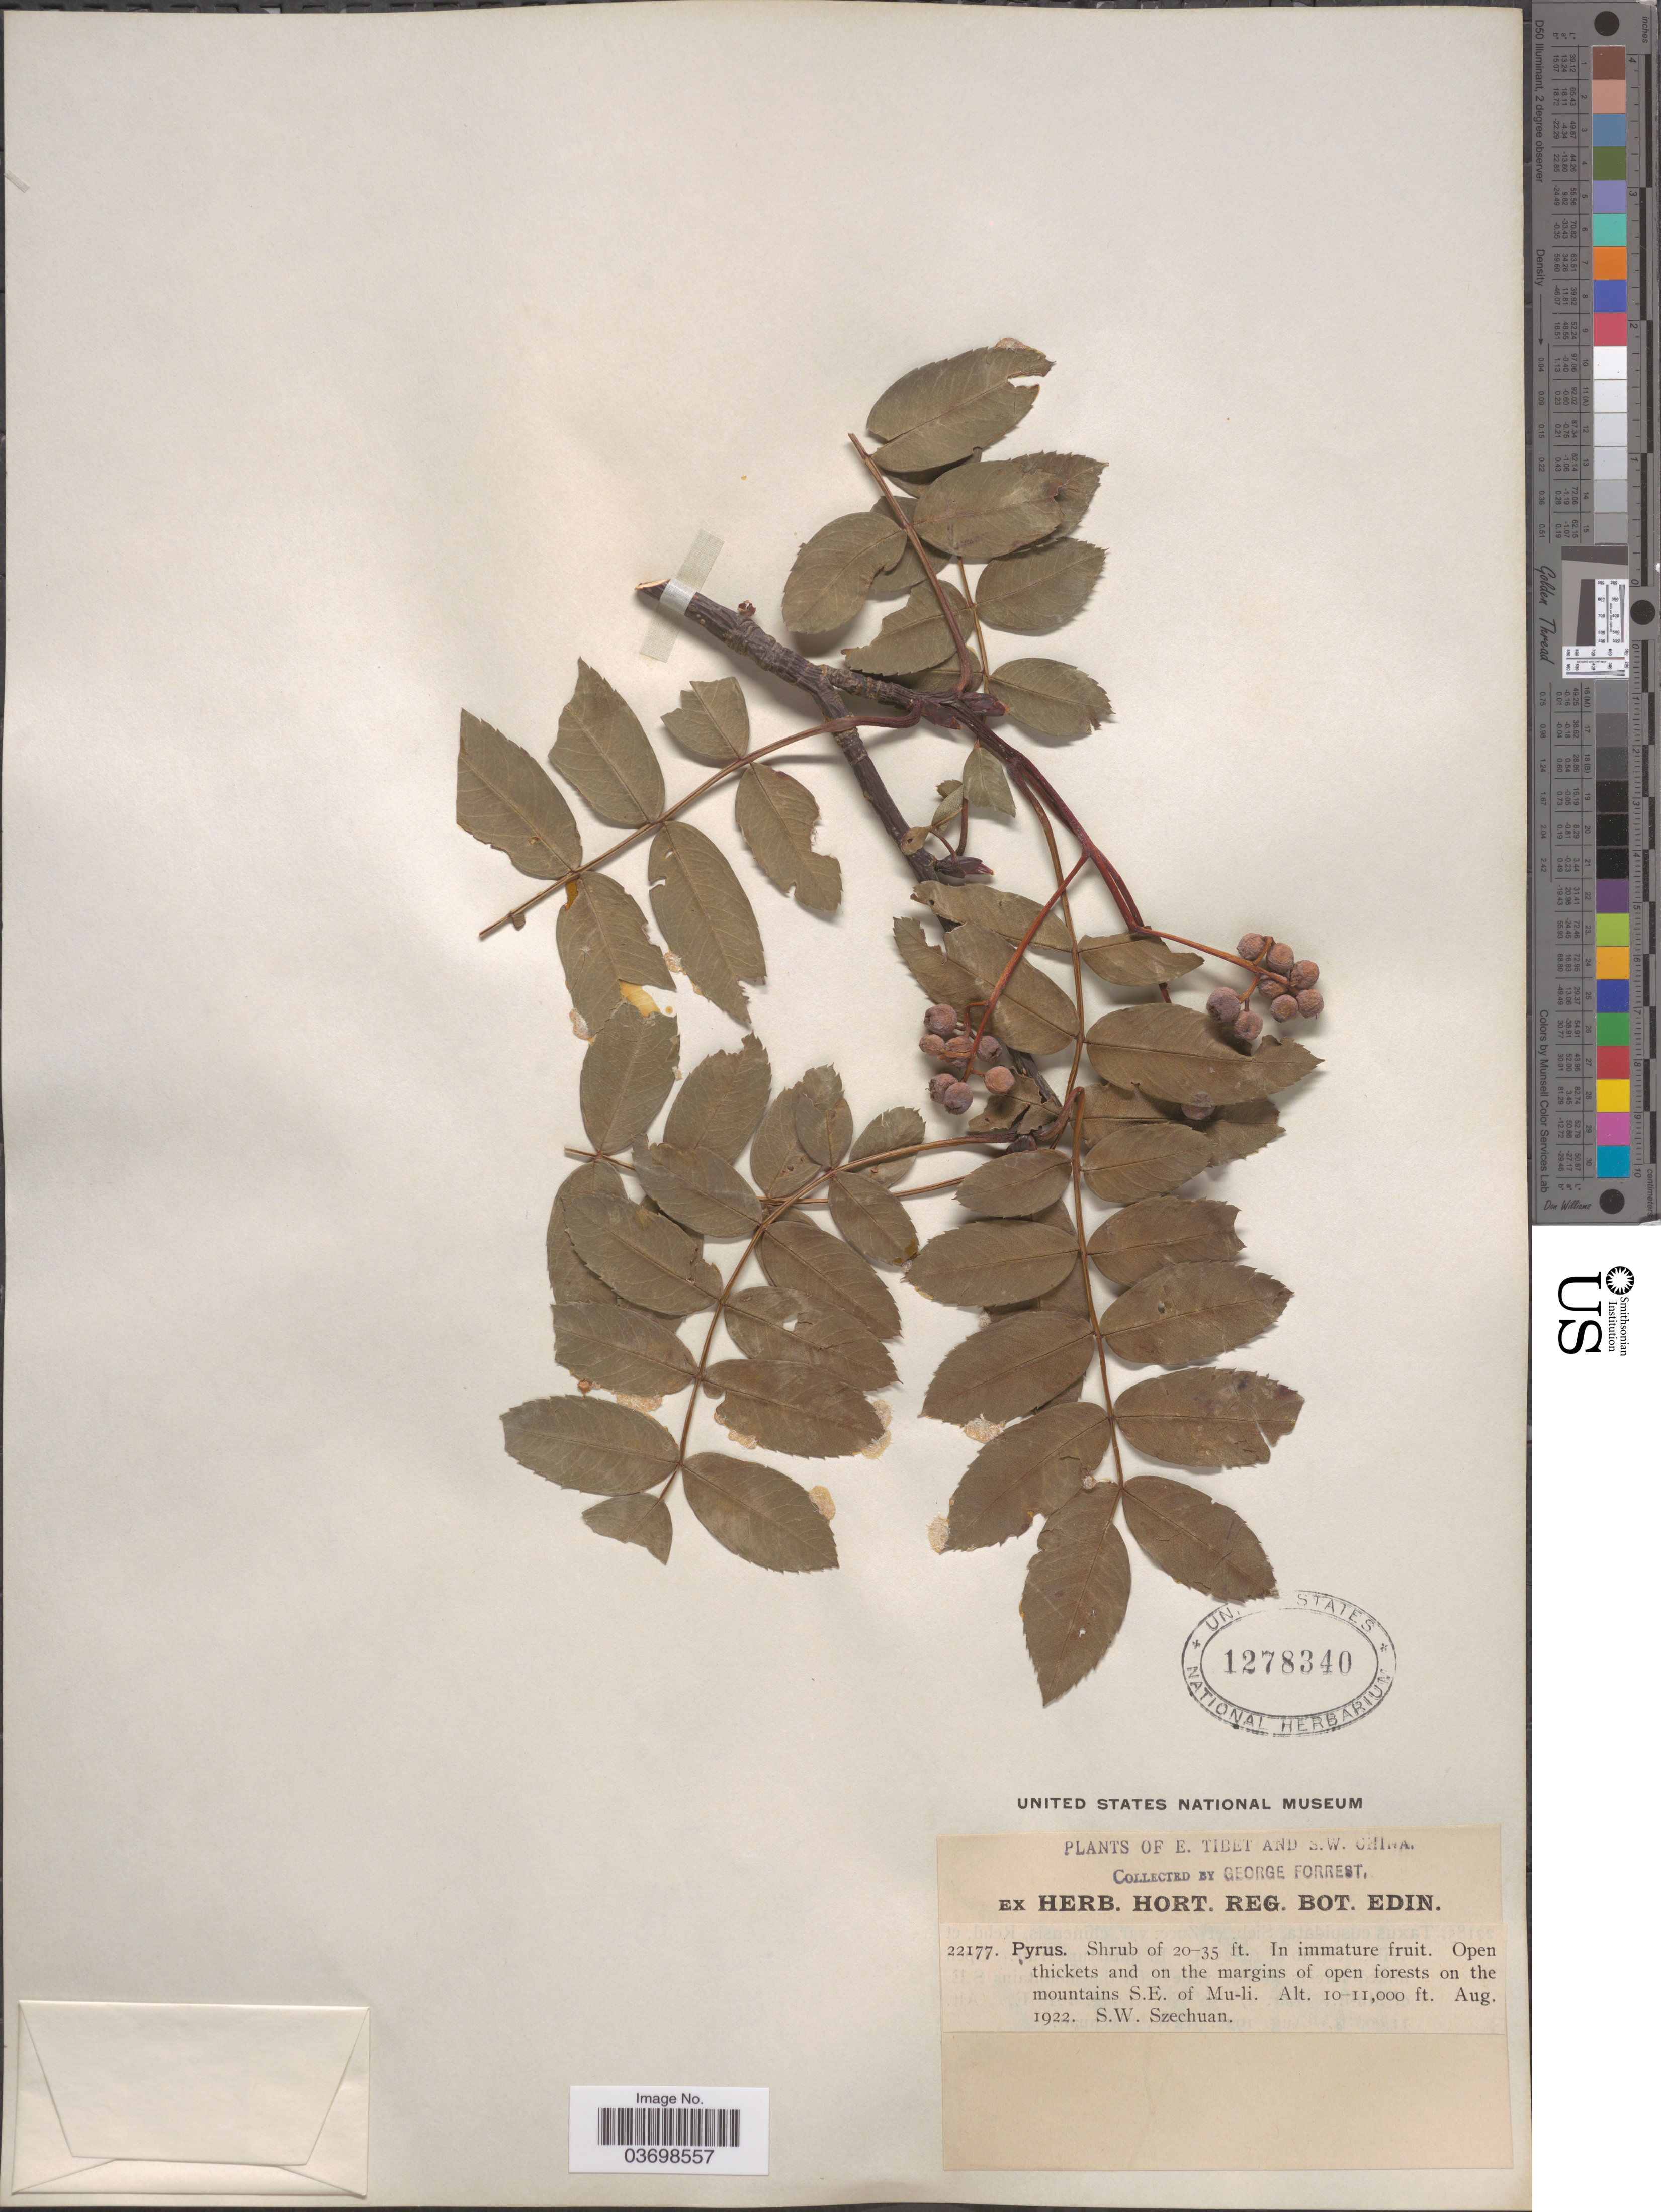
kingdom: Plantae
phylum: Tracheophyta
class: Magnoliopsida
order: Rosales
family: Rosaceae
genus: Sorbus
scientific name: Sorbus sp.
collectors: G. Forrest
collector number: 22177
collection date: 1922-08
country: China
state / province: Sichuan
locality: S.W. China. On the mountains S.E. of Mu-li. S.W. Szechuan.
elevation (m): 3048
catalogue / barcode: US 1278340